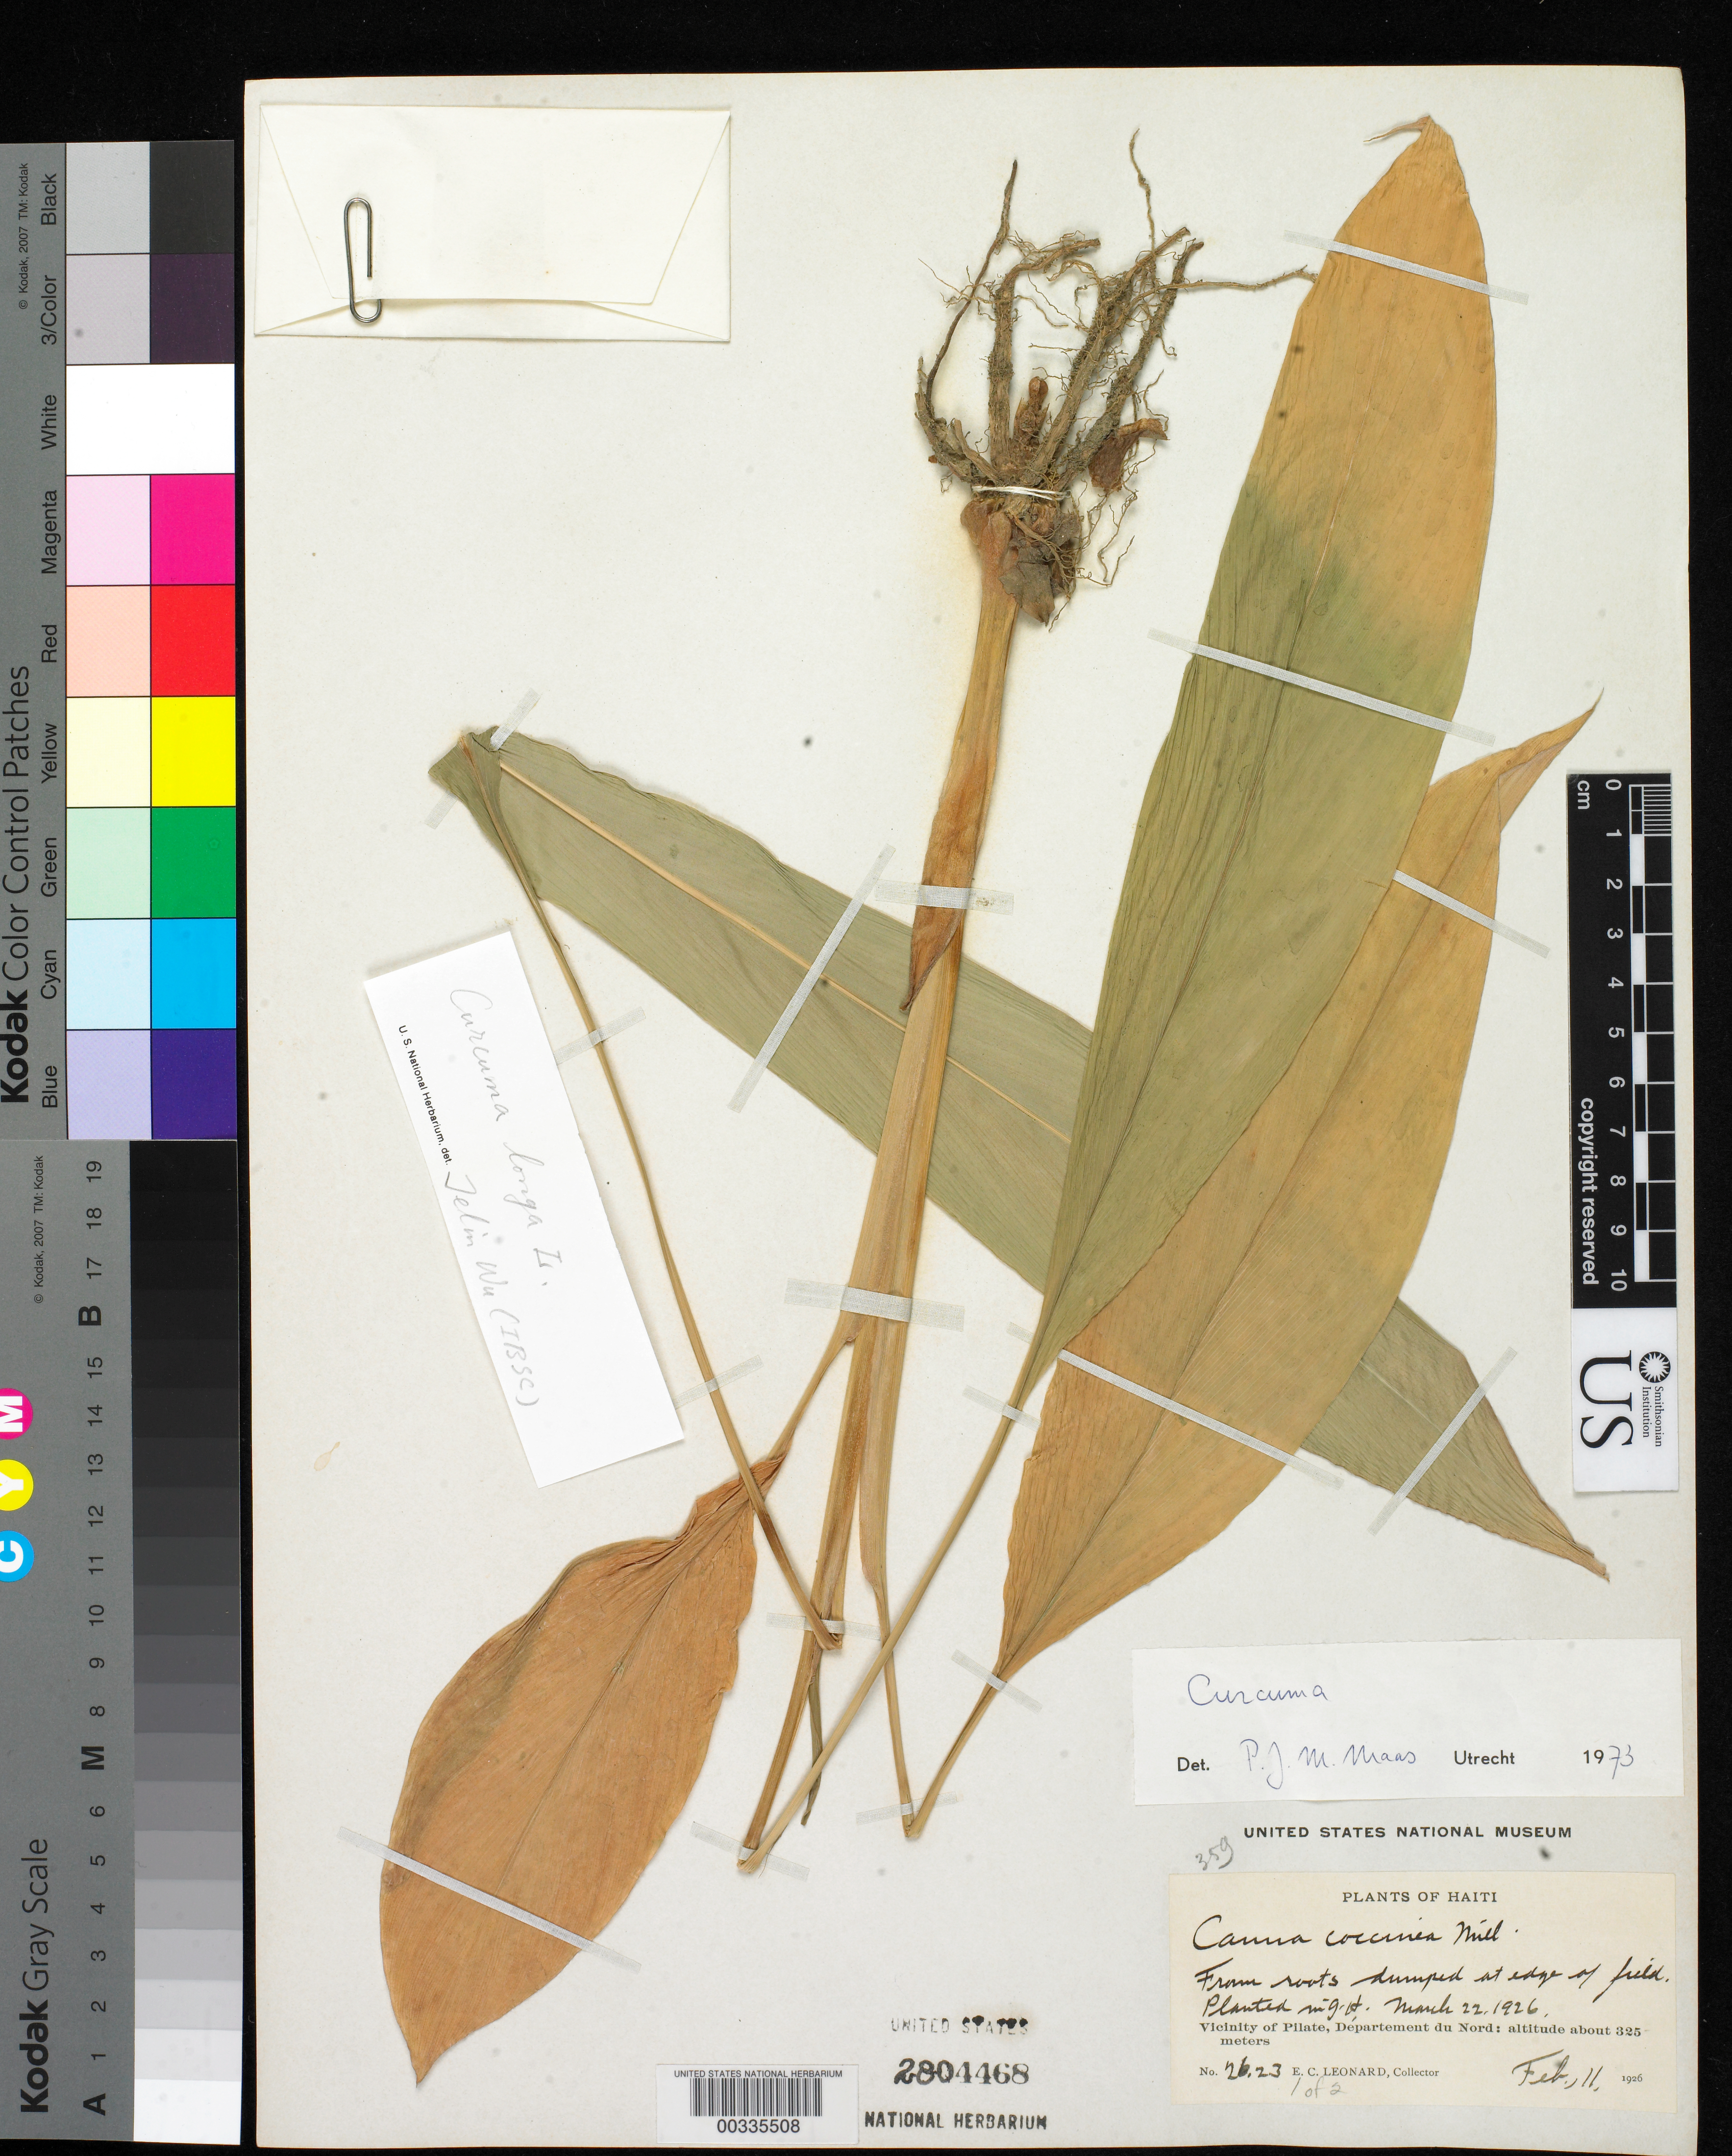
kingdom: Plantae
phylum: Tracheophyta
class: Liliopsida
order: Zingiberales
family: Zingiberaceae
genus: Curcuma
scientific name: Curcuma sp.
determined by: Maas, Paul J. M.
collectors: E. C. Leonard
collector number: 26.23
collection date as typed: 11 Feb 1926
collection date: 1926-02-11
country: Haiti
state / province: Nord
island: Hispaniola Island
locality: Vicinity of pilate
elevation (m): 325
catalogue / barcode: US 2804468